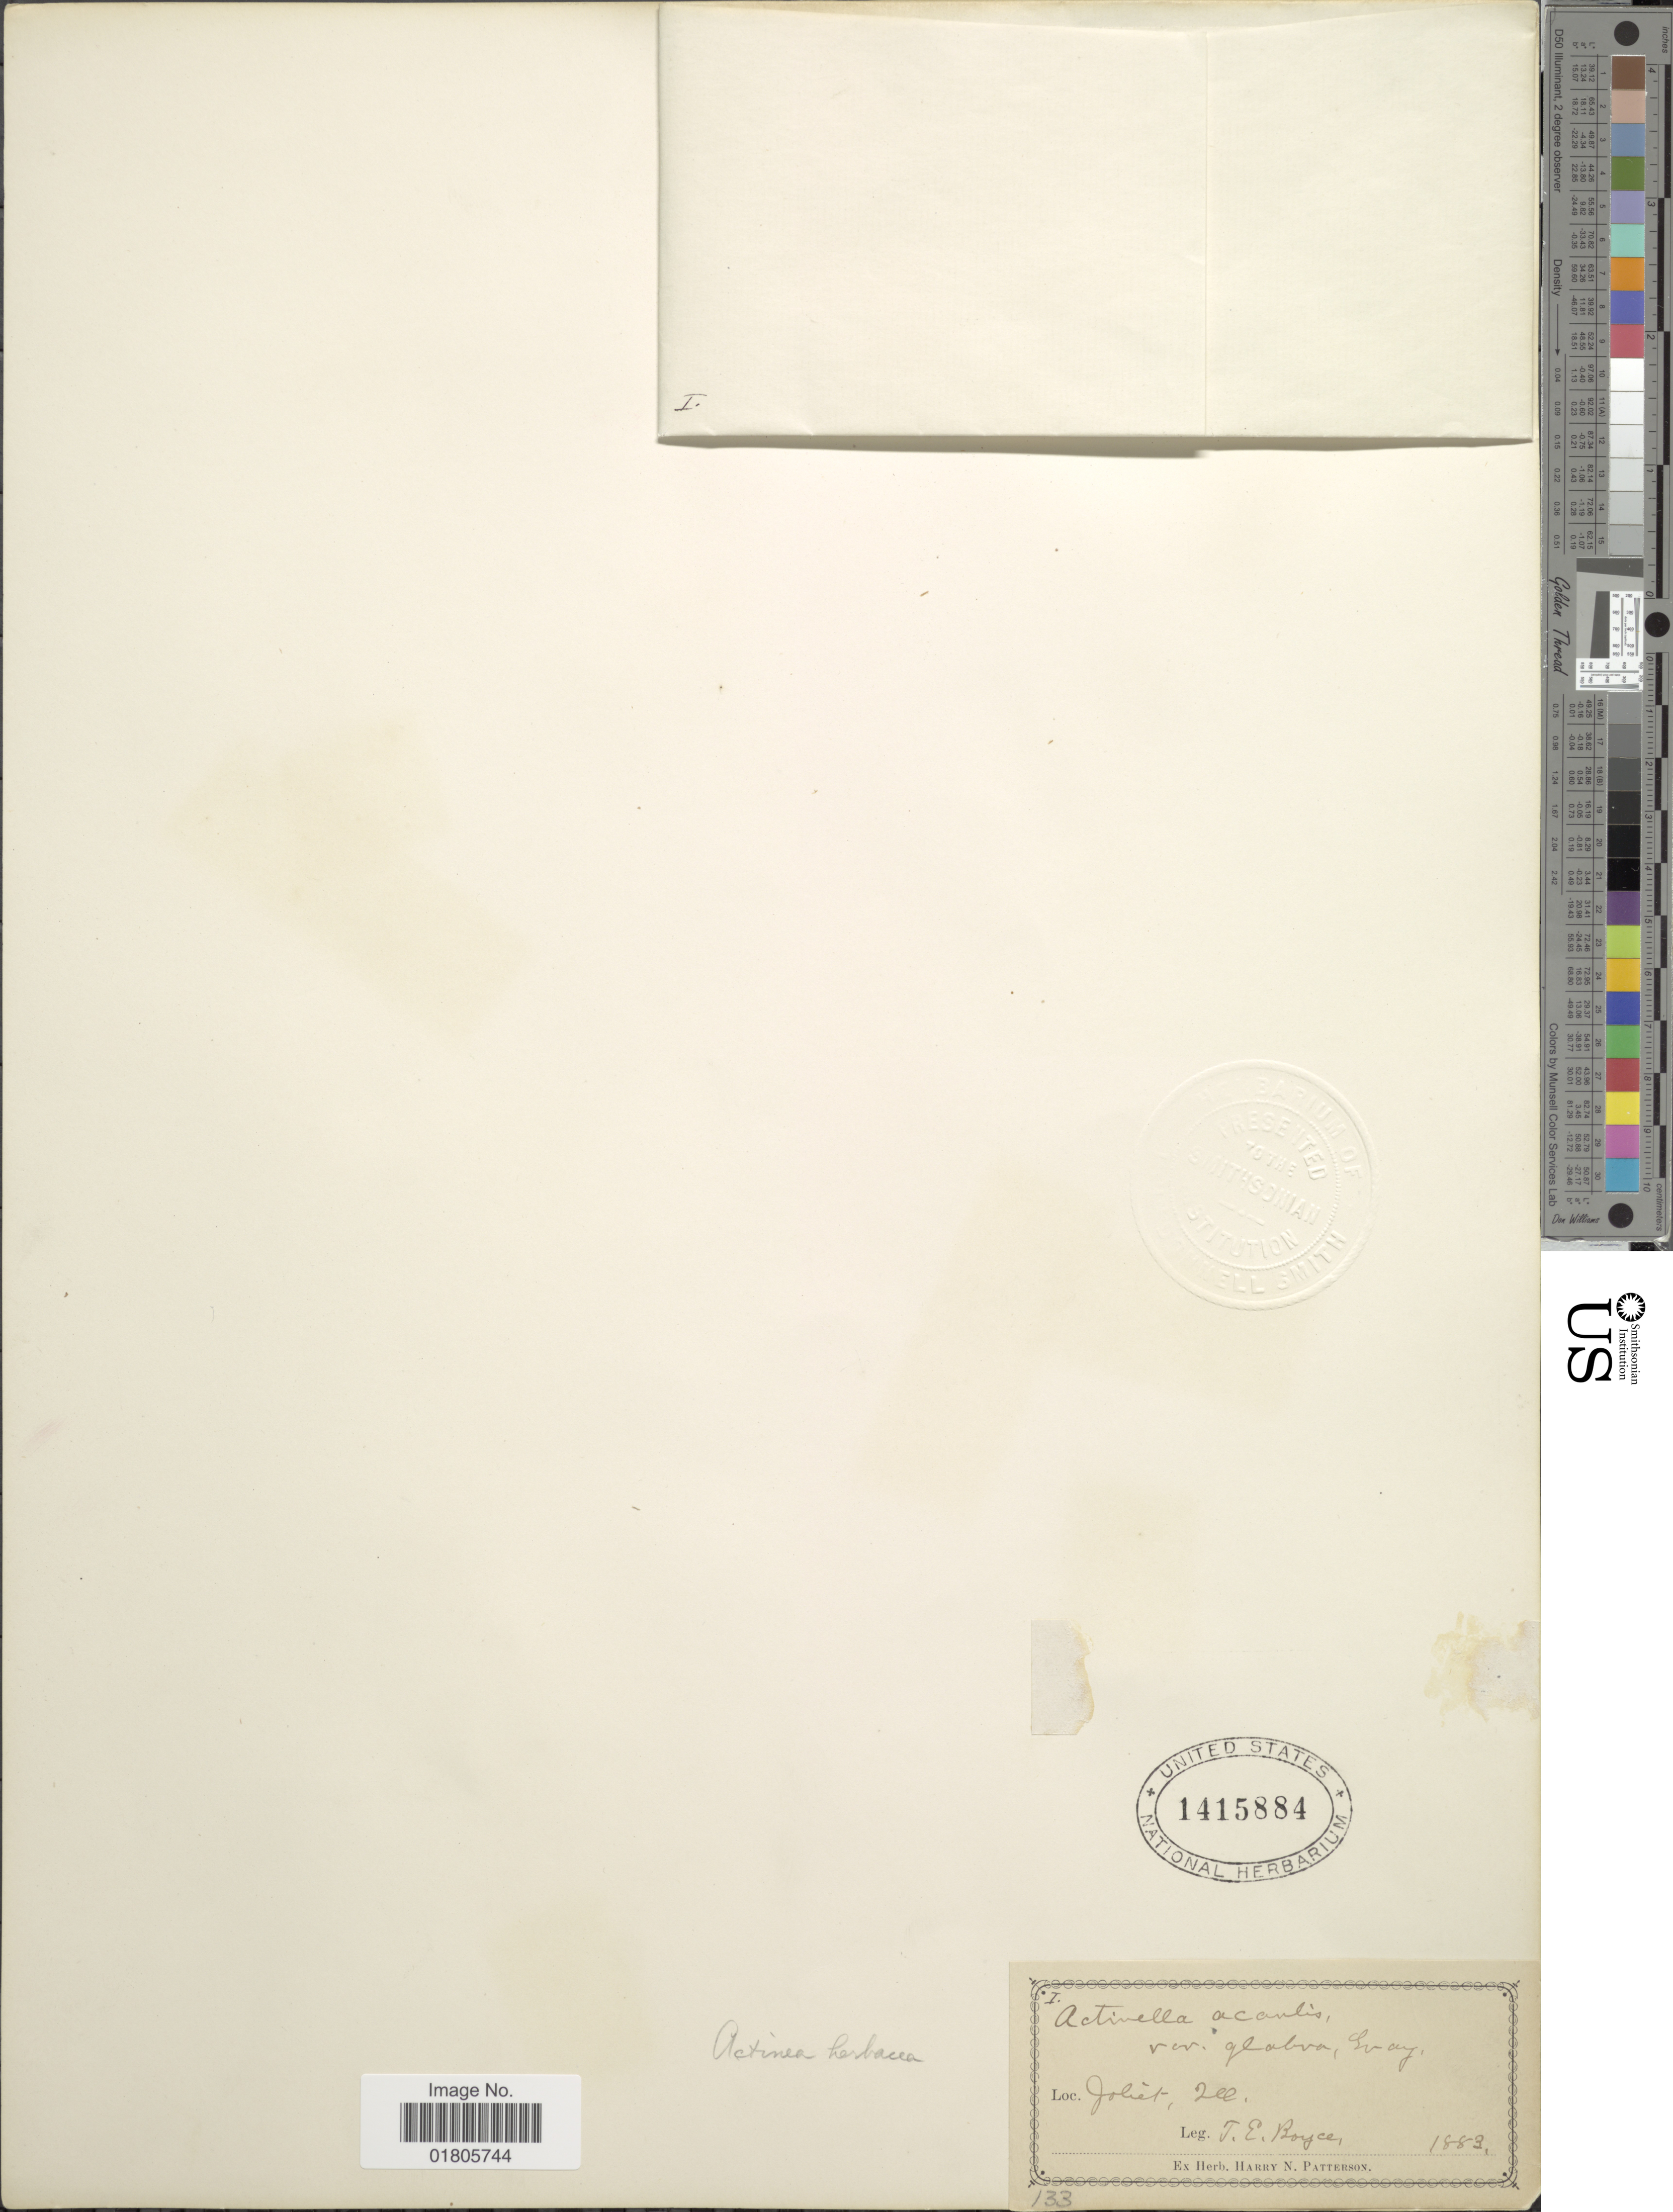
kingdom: Plantae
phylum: Tracheophyta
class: Magnoliopsida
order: Asterales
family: Asteraceae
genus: Tetraneuris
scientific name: Tetraneuris herbacea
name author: Greene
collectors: T. Boyce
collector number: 1*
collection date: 1883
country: United States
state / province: Illinois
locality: Joliet, Ill.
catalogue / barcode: US 1415884